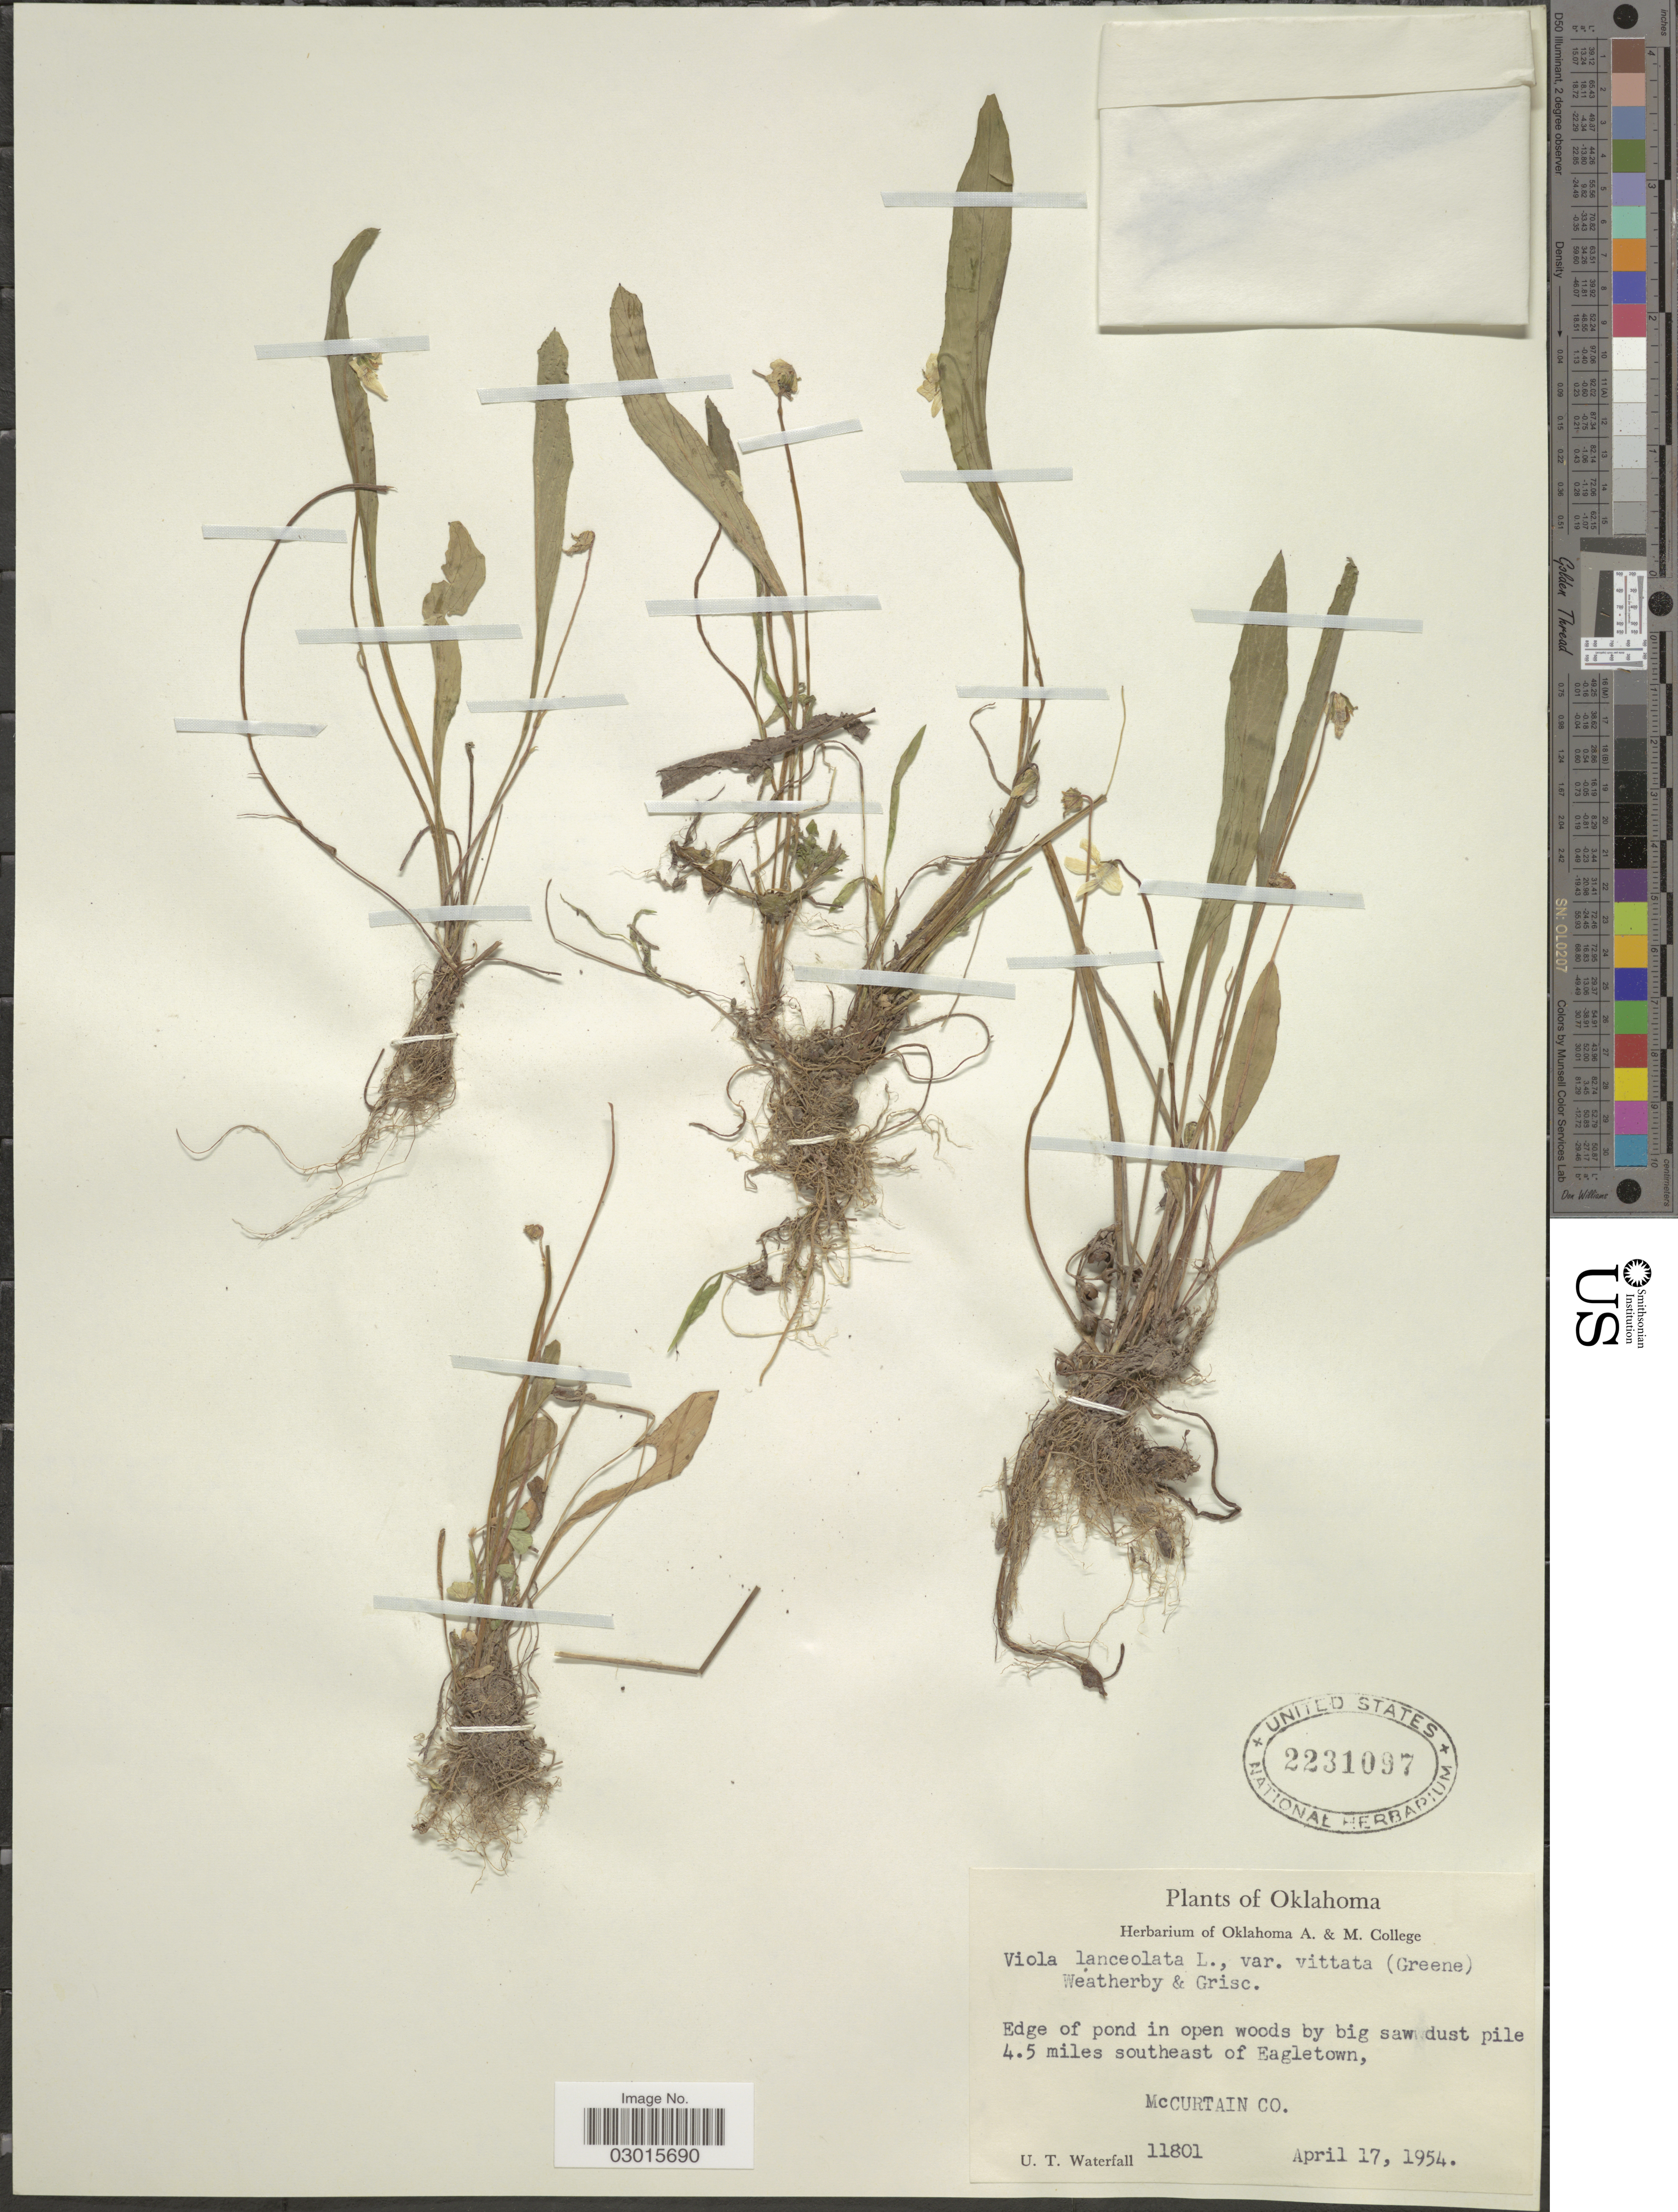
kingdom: Plantae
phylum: Tracheophyta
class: Magnoliopsida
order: Malpighiales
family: Violaceae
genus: Viola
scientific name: Viola lanceolata subsp. vittata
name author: (Greene) N. H. Russell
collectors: U. T. Waterfall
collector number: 11801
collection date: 1954-04-17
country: United States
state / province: Oklahoma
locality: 4.5 miles southeast of Eagletown, McCurtain Co.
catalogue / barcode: US 2231097